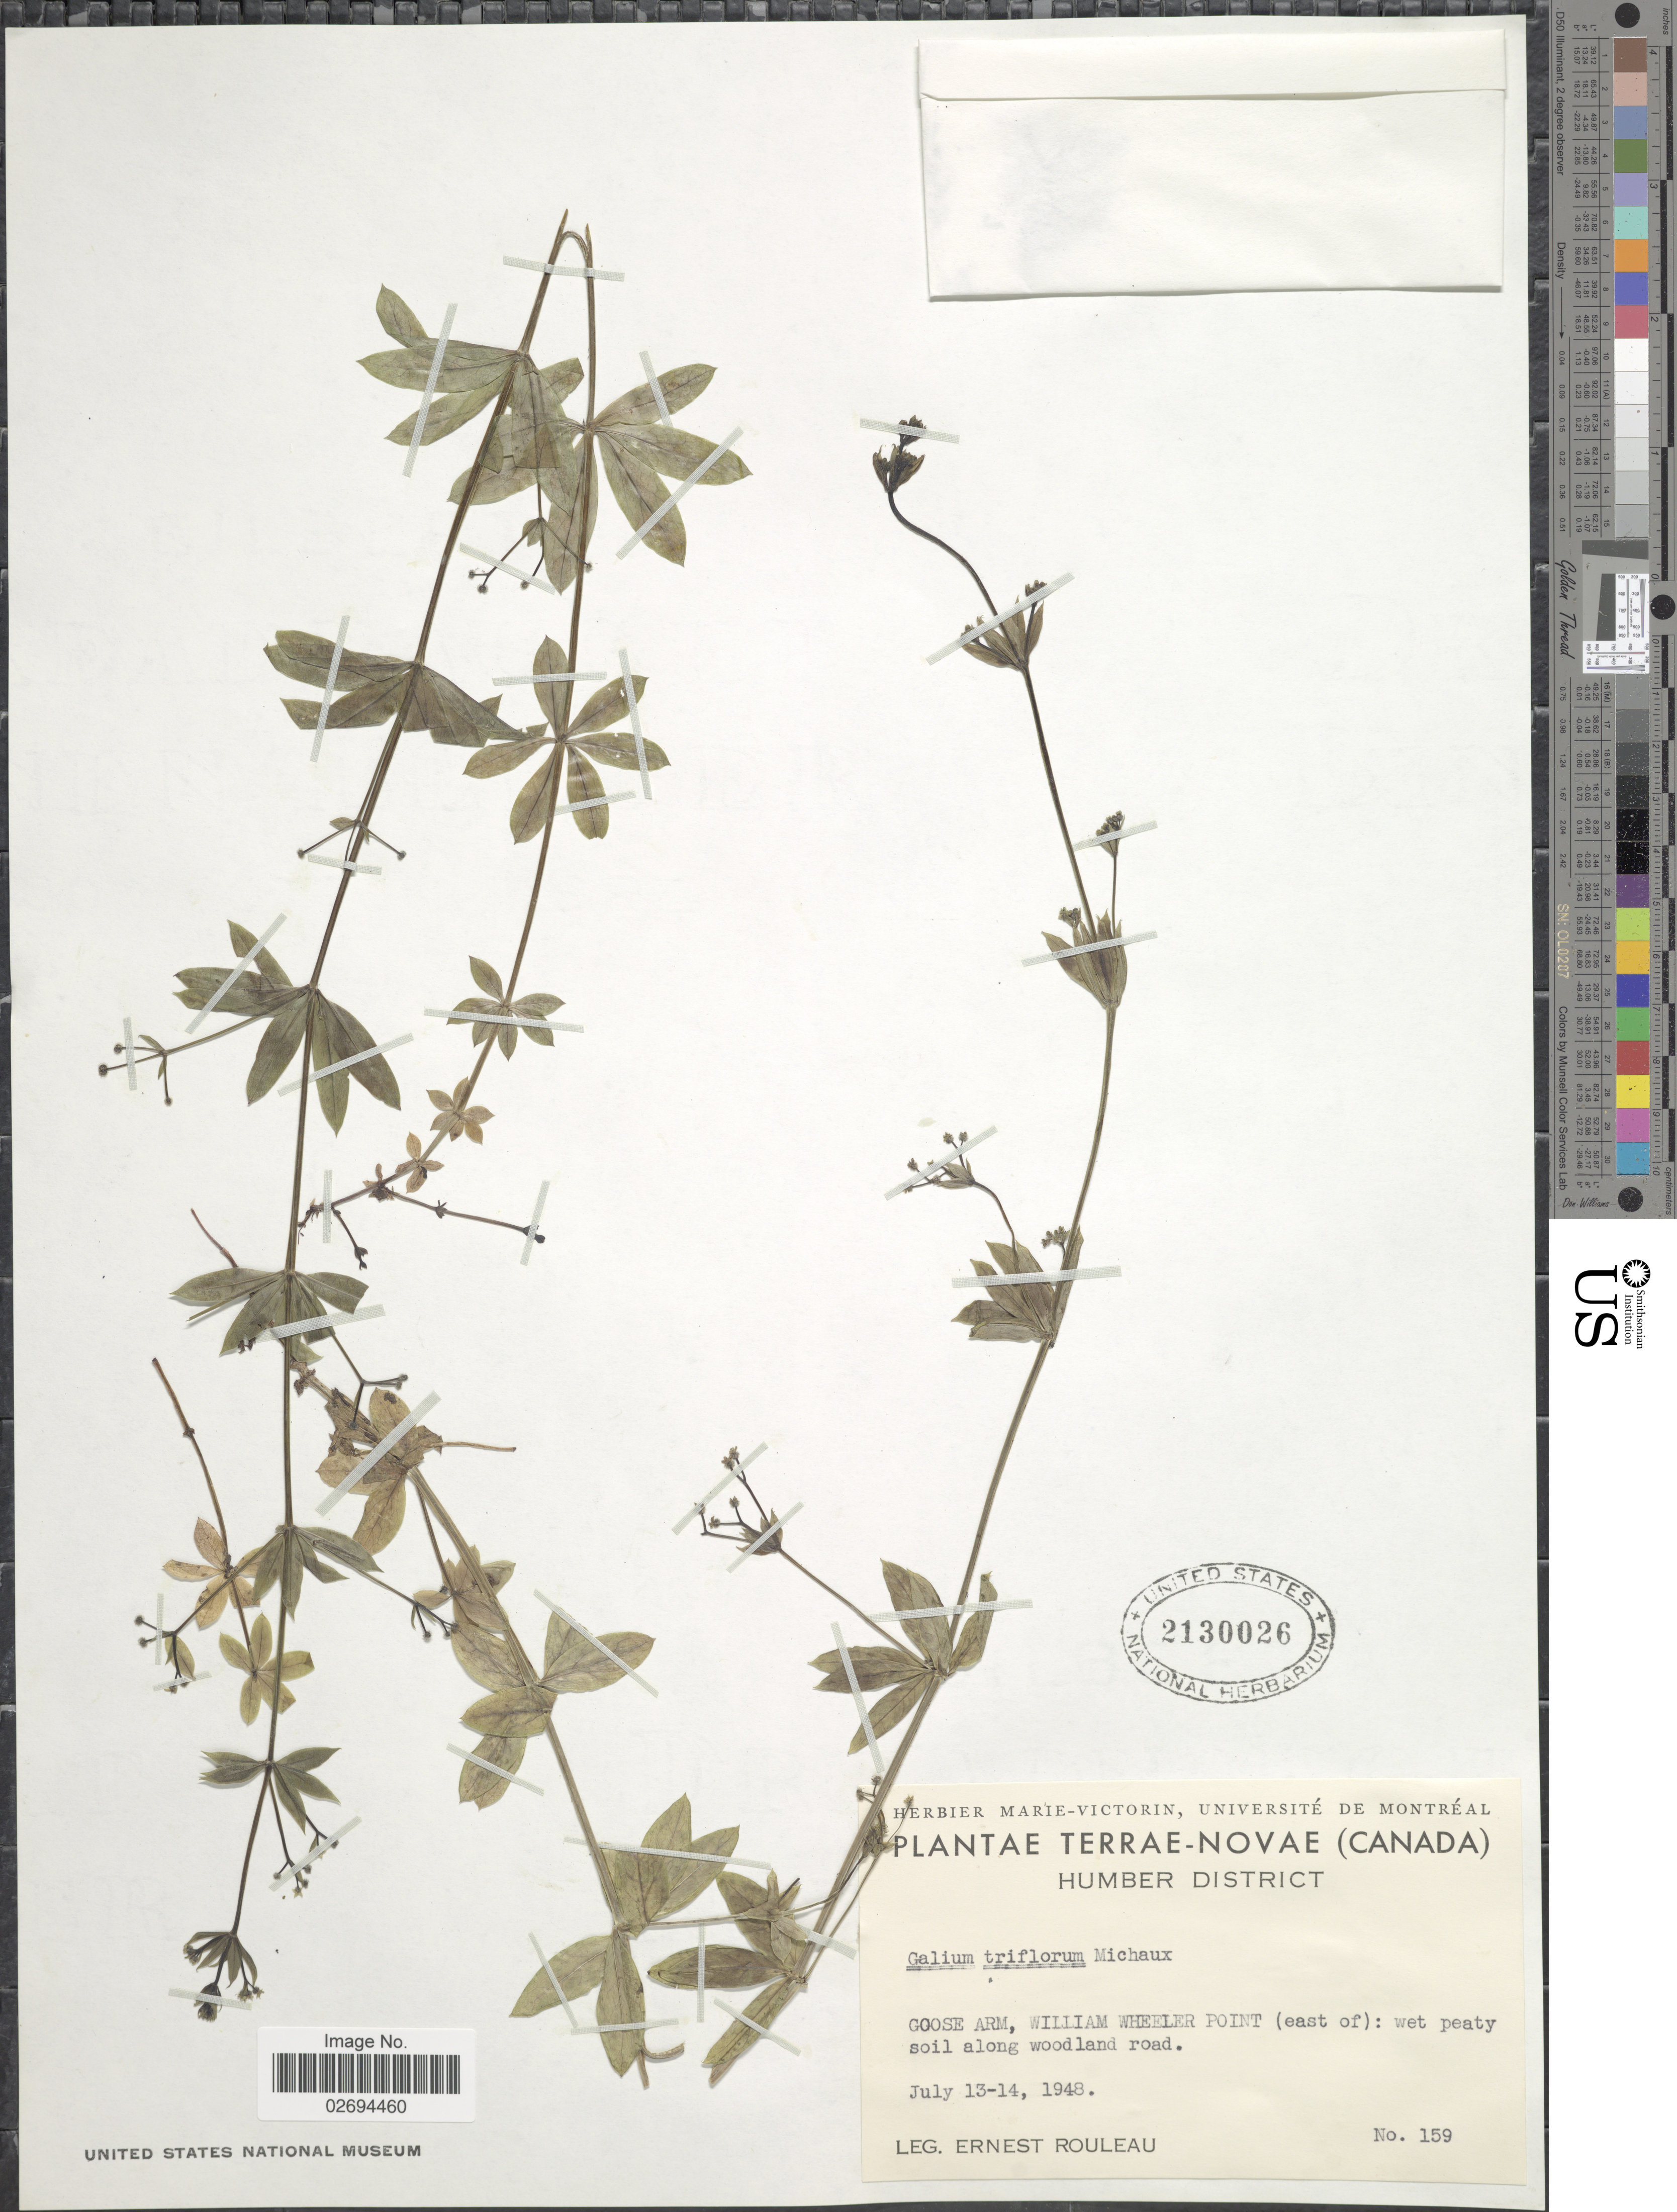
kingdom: Plantae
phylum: Tracheophyta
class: Magnoliopsida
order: Gentianales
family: Rubiaceae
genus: Galium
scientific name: Galium triflorum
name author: Michx.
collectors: E. Rouleau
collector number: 159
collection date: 1948-07-13/1948-07-14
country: Canada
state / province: Newfoundland and Labrador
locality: Terrae-Novae. Humber District. Goose Arm, William Wheeler Point (east of)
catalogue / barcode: US 2130026